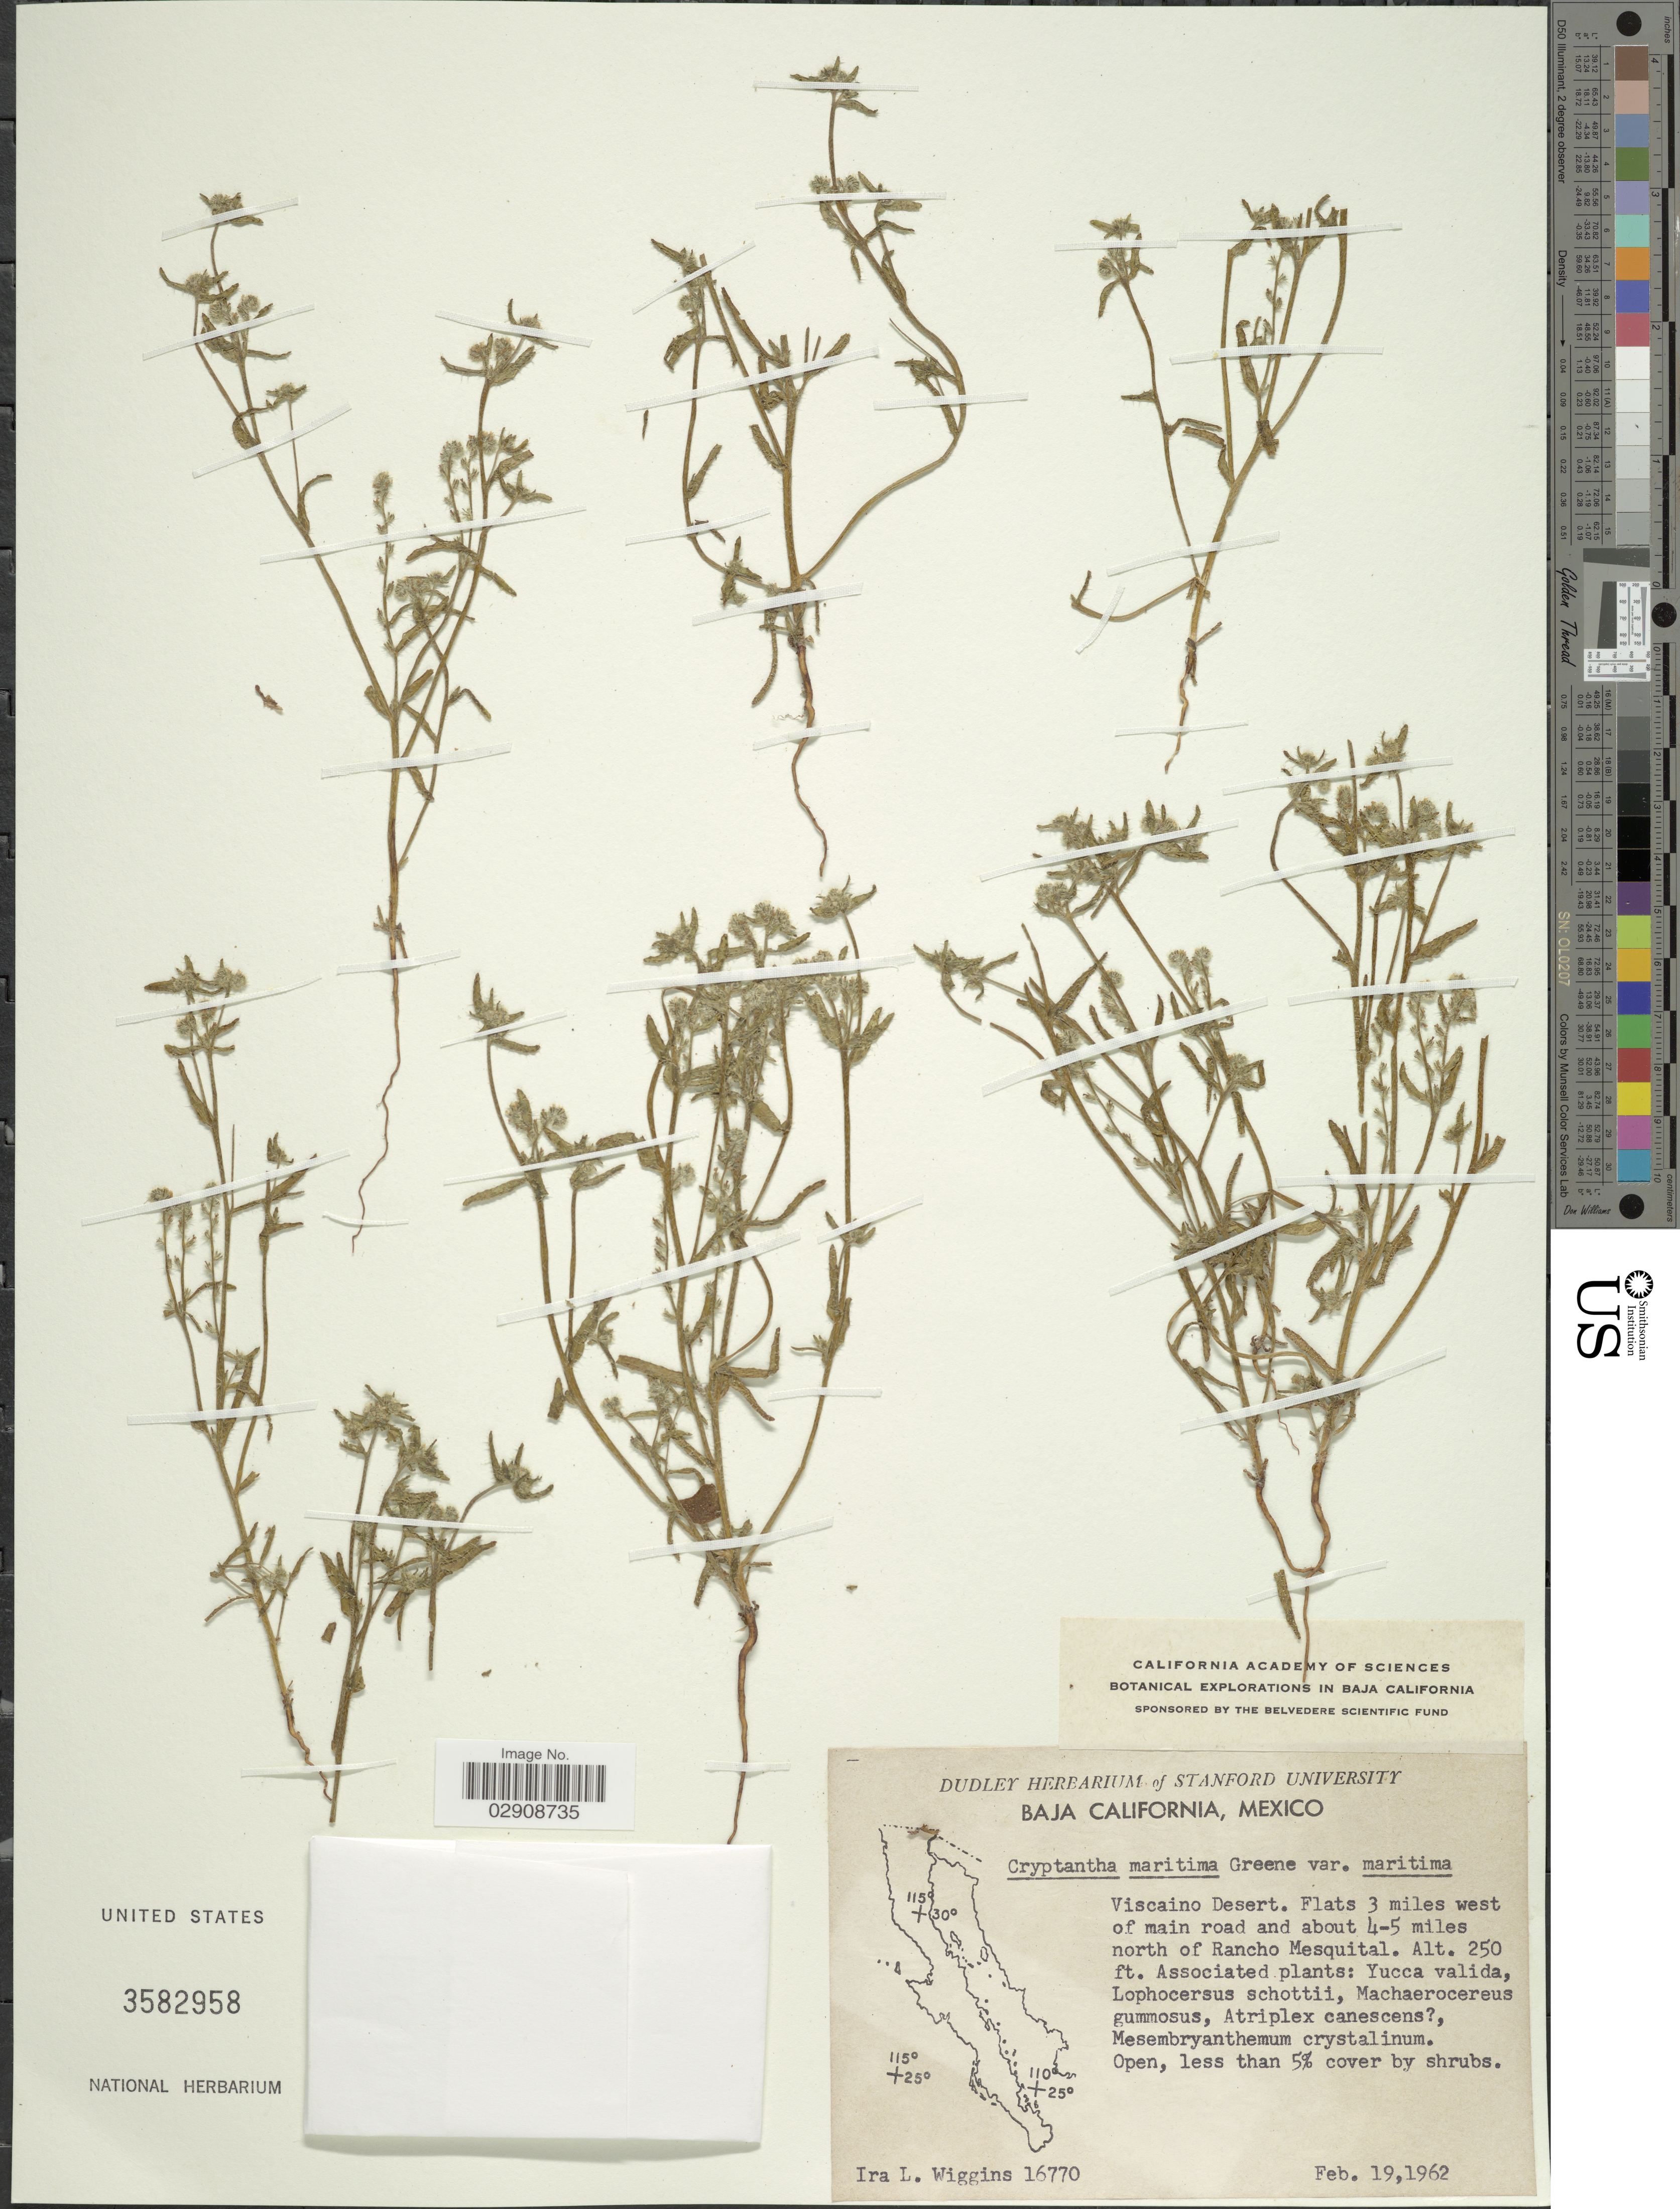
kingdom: Plantae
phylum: Tracheophyta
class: Magnoliopsida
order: Boraginales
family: Boraginaceae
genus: Cryptantha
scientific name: Cryptantha maritima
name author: (Greene) Greene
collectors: I. L. Wiggins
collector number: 16770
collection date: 1962-02-19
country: Mexico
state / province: Baja California Norte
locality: Viscaino Desert. Flats 3 miles west of main road about 4-5 miles north of Rancho Mesquital.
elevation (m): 76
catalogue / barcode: US 3582958